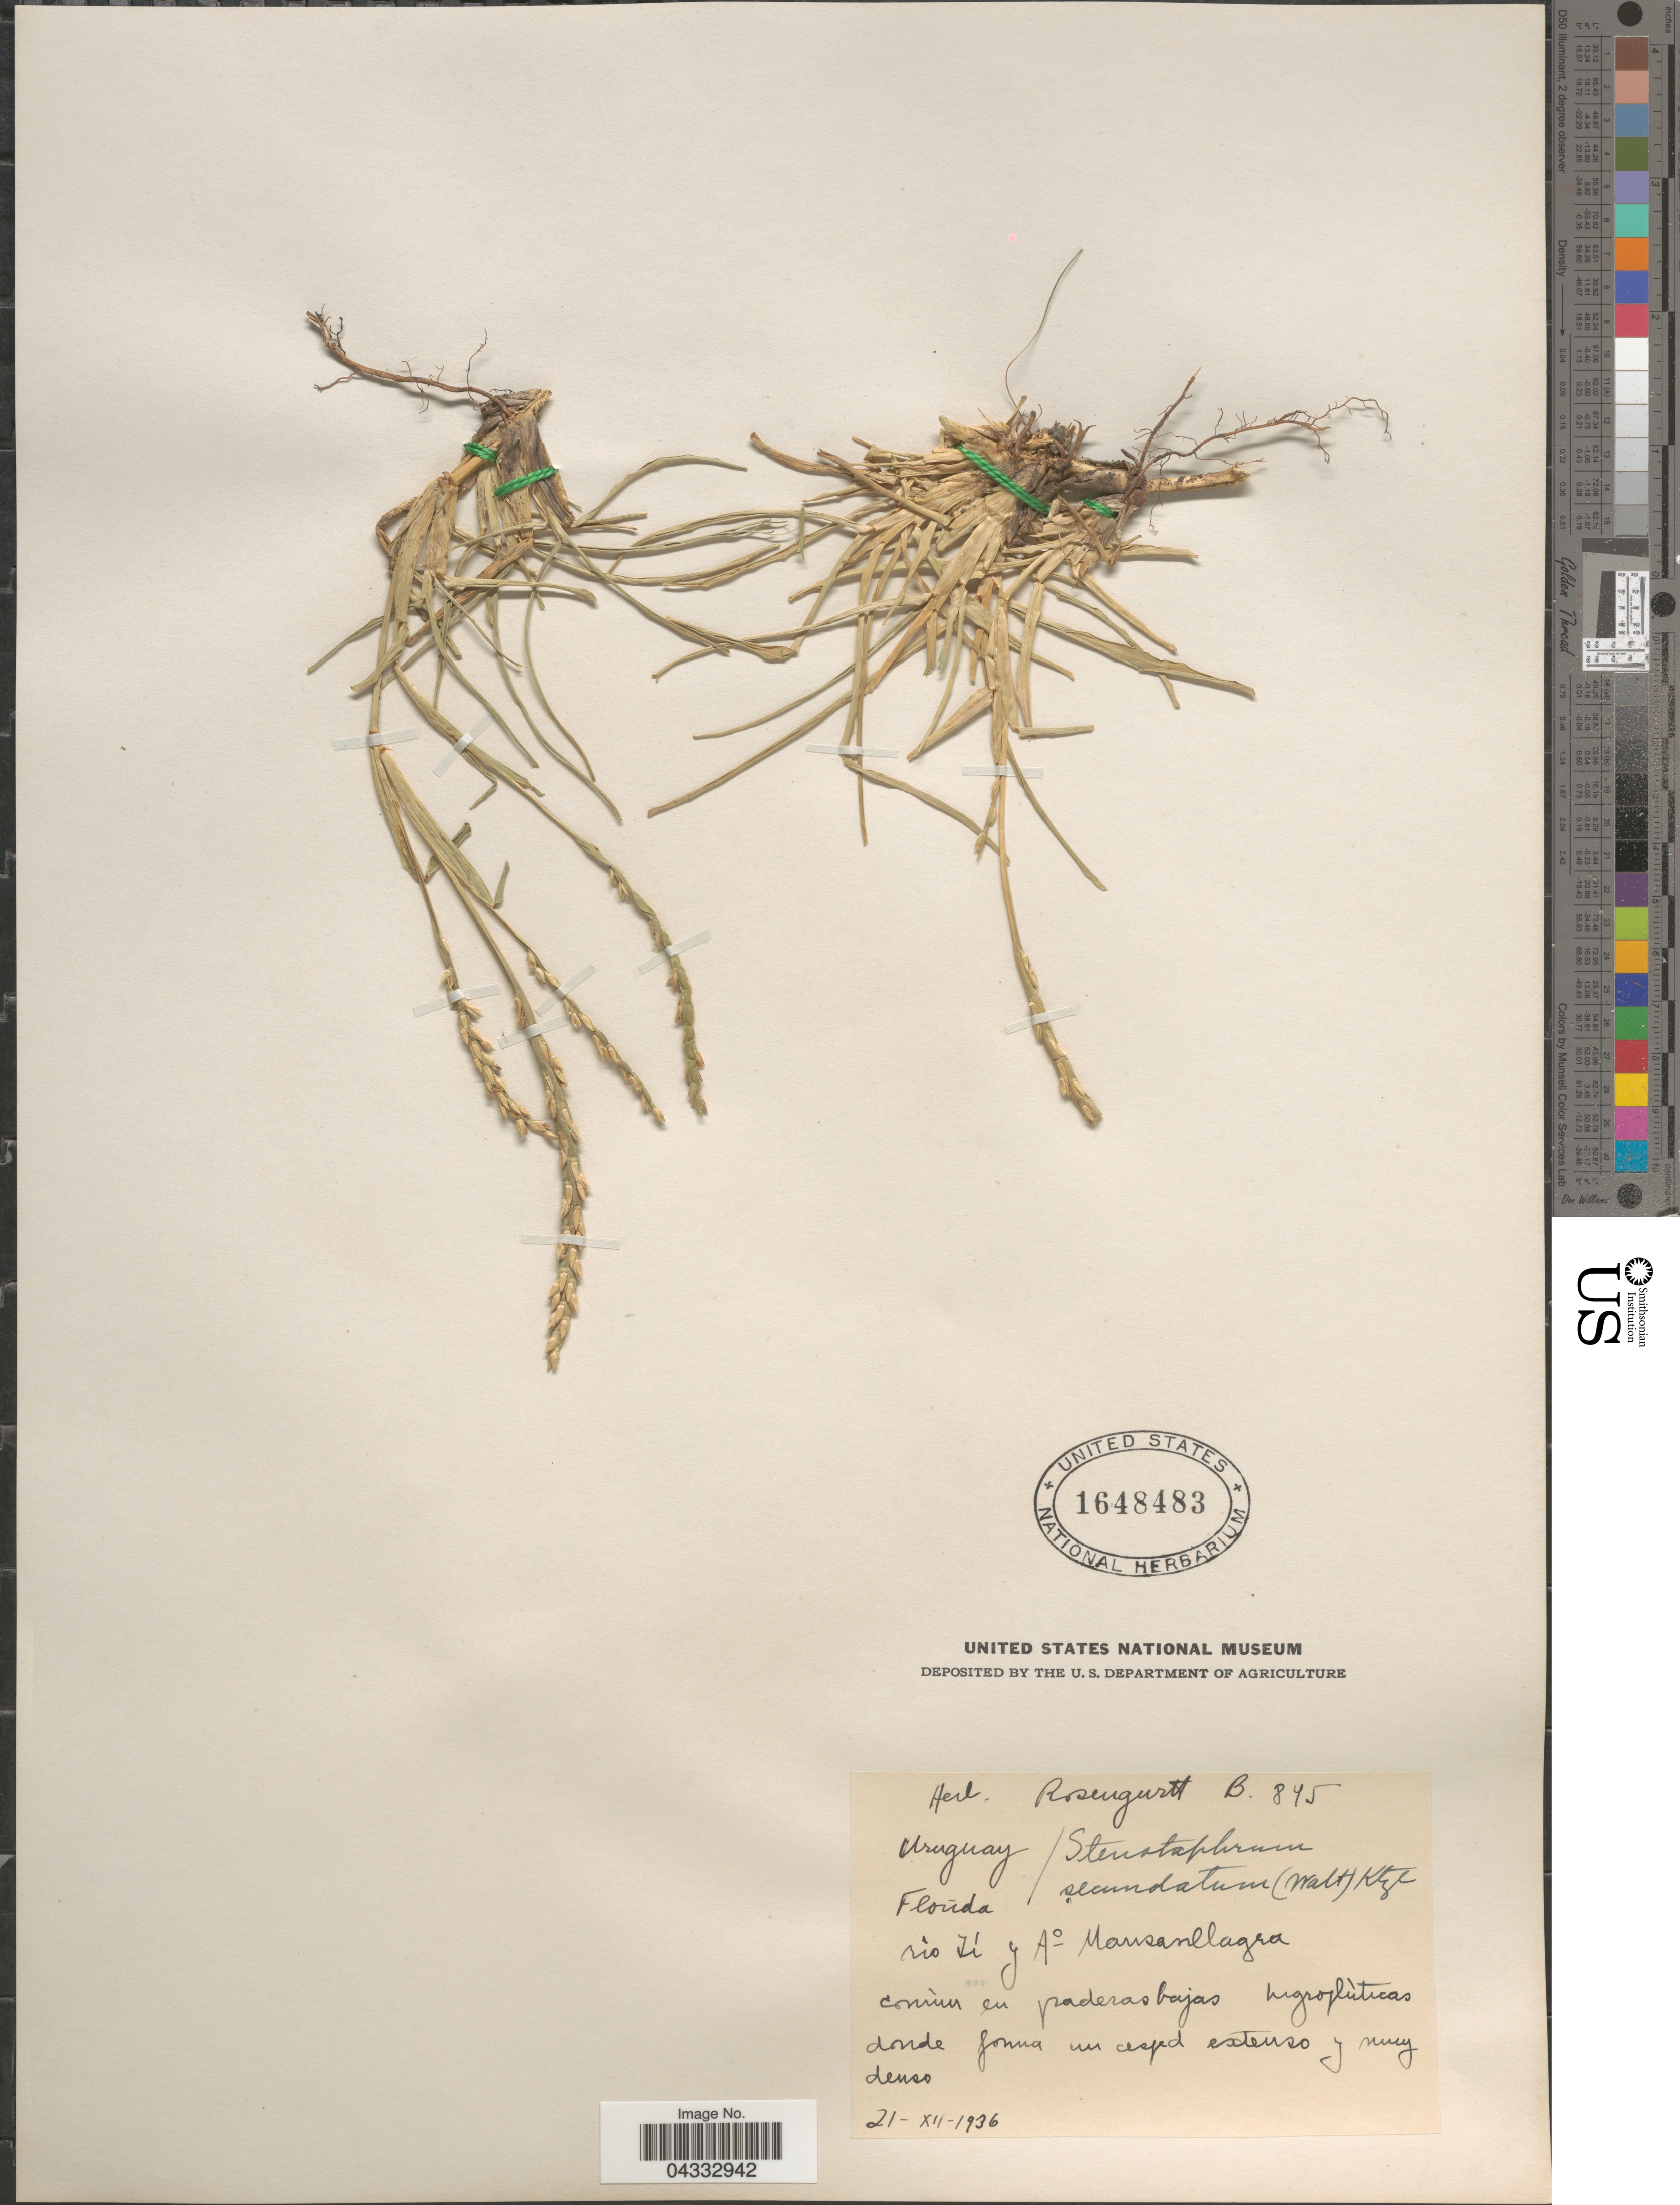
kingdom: Plantae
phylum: Tracheophyta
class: Liliopsida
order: Poales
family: Poaceae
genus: Stenotaphrum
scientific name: Stenotaphrum secundatum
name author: (Walter) Kuntze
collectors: ex herb. Rosengurtt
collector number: B845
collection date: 1936-12-21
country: Uruguay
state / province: Florida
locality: Rio Yí y A° Mansavillagra.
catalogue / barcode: US 1648483